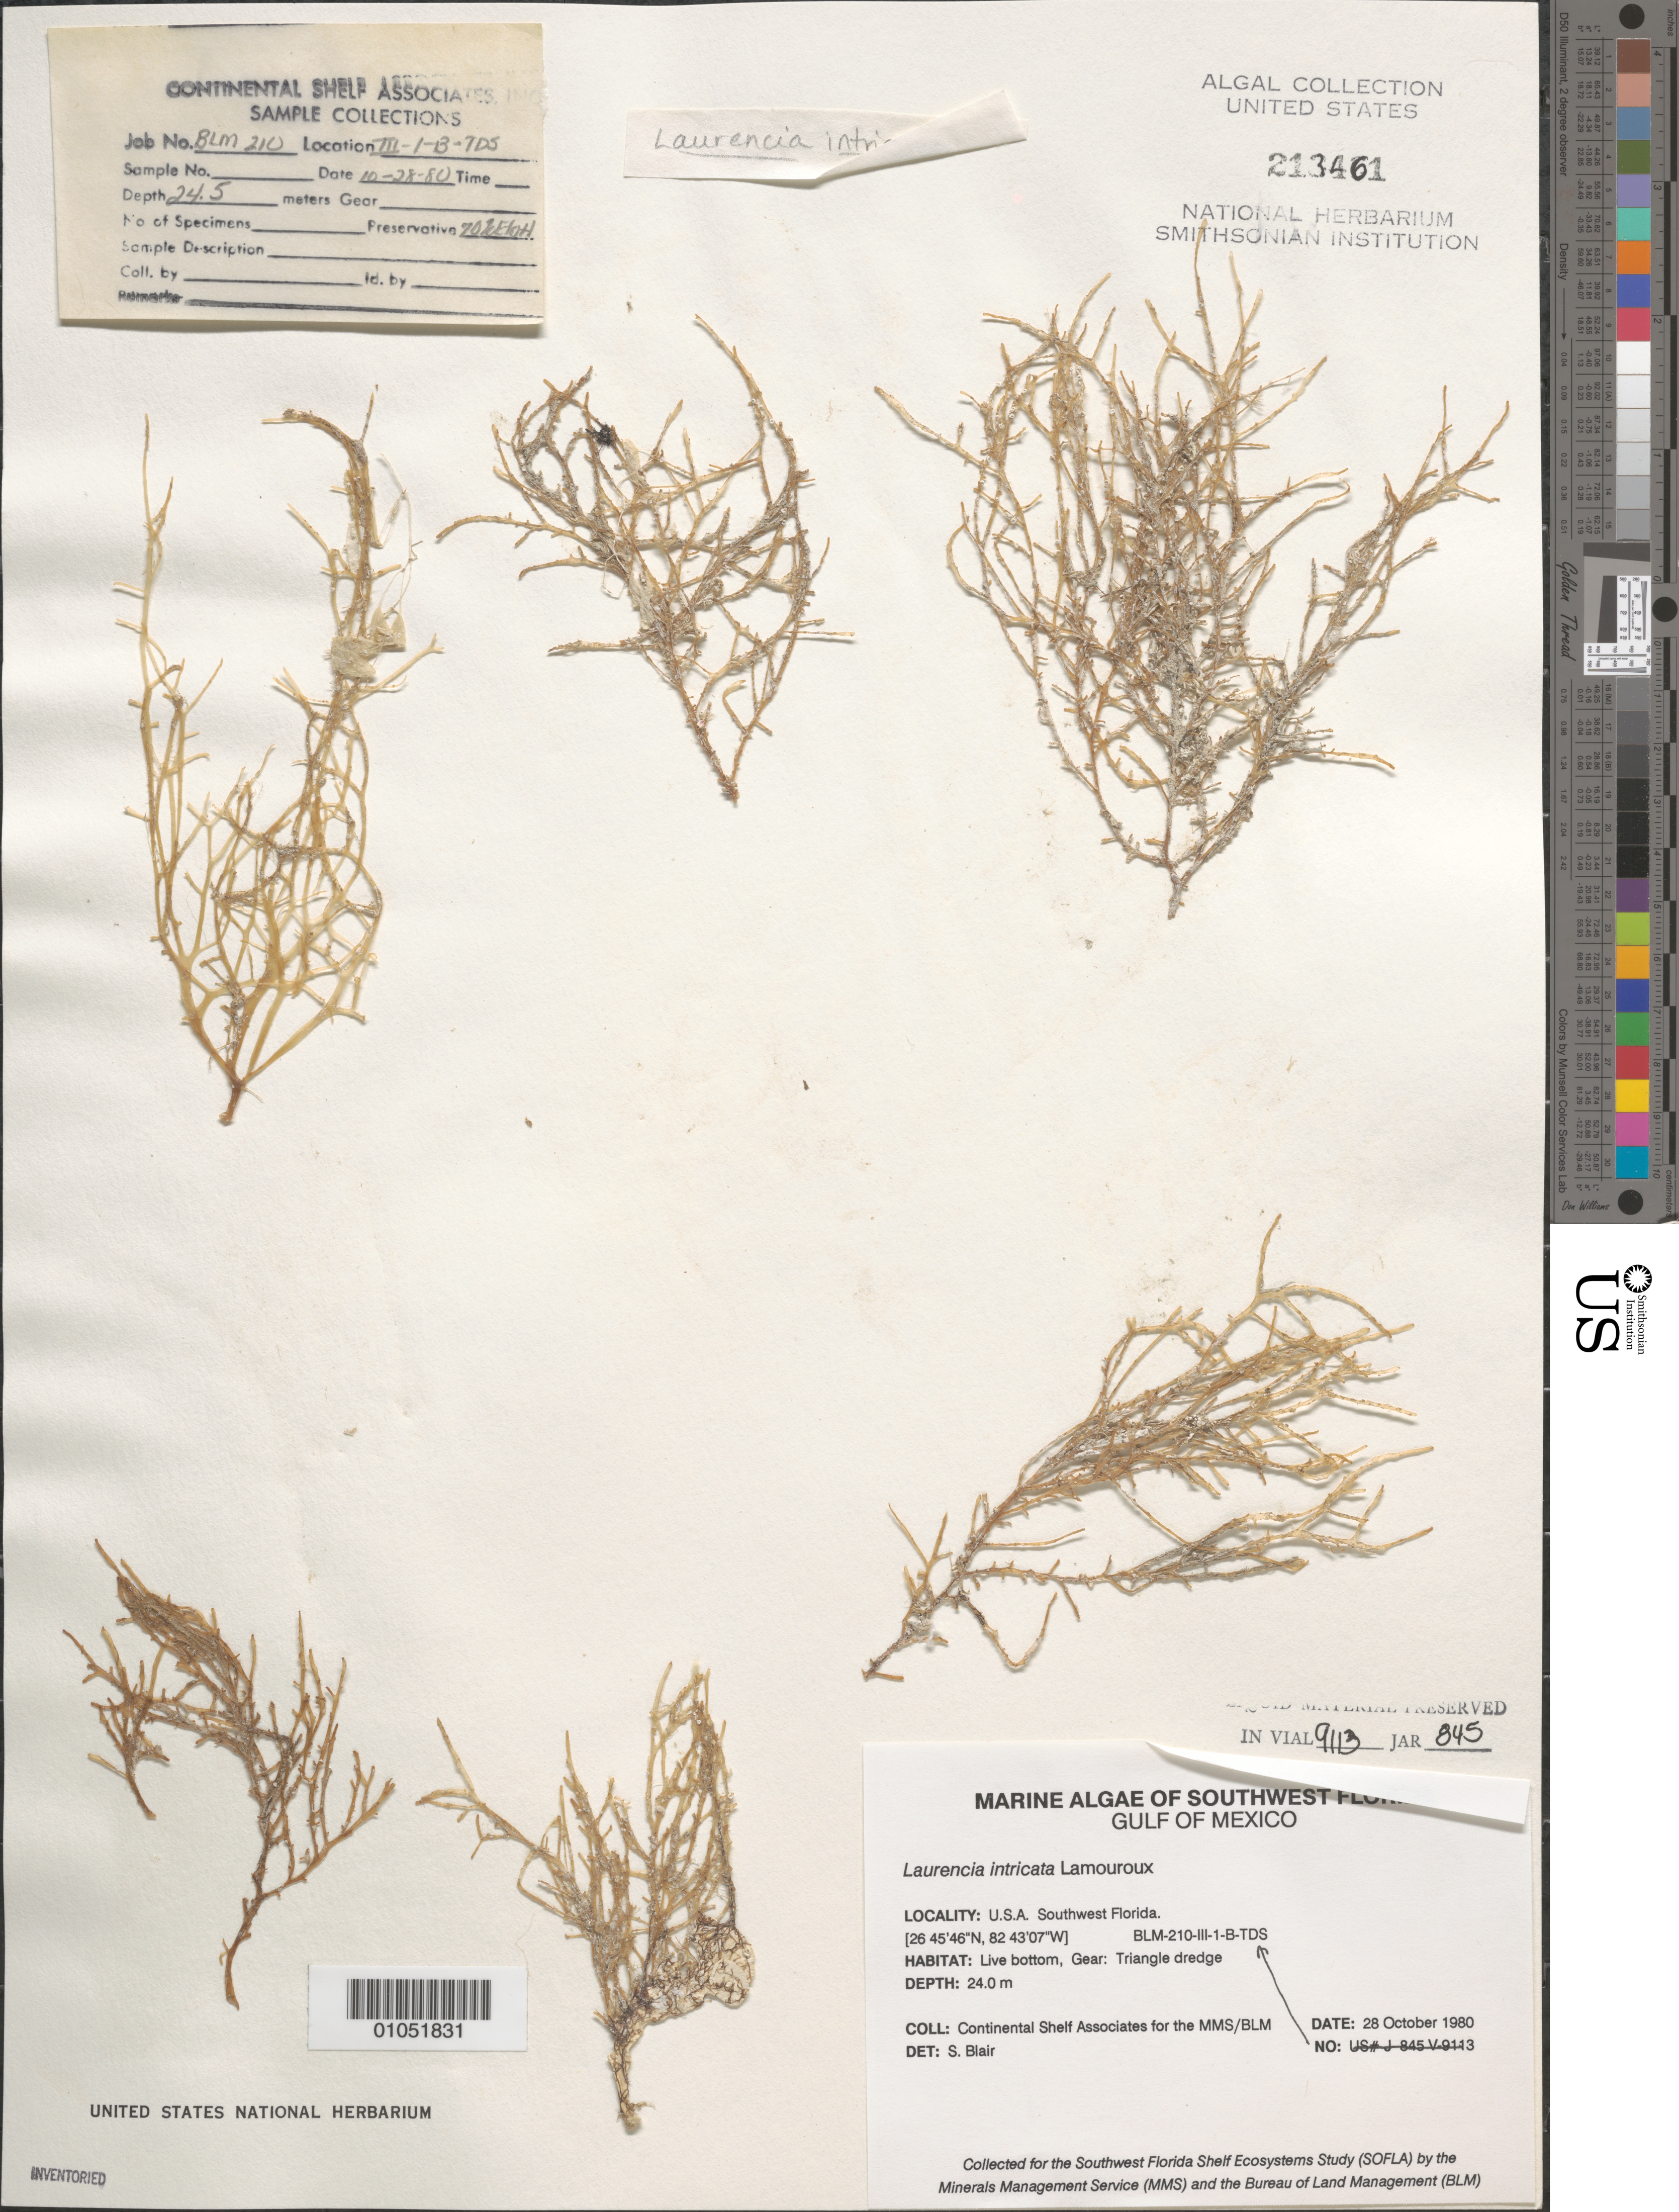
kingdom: Plantae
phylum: Rhodophyta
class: Florideophyceae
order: Ceramiales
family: Rhodomelaceae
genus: Laurencia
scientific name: Laurencia intricata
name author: J.V.Lamouroux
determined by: Blair, S. M.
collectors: Continental Shelf Associates for the MMS/BLM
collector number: BLM-210-III-1-B-TDS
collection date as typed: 28 Oct 1980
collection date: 1980-10-28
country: United States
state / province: Florida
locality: Gulf of Mexico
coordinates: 26 45'46"N, 82 43'07"W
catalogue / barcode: US 213461